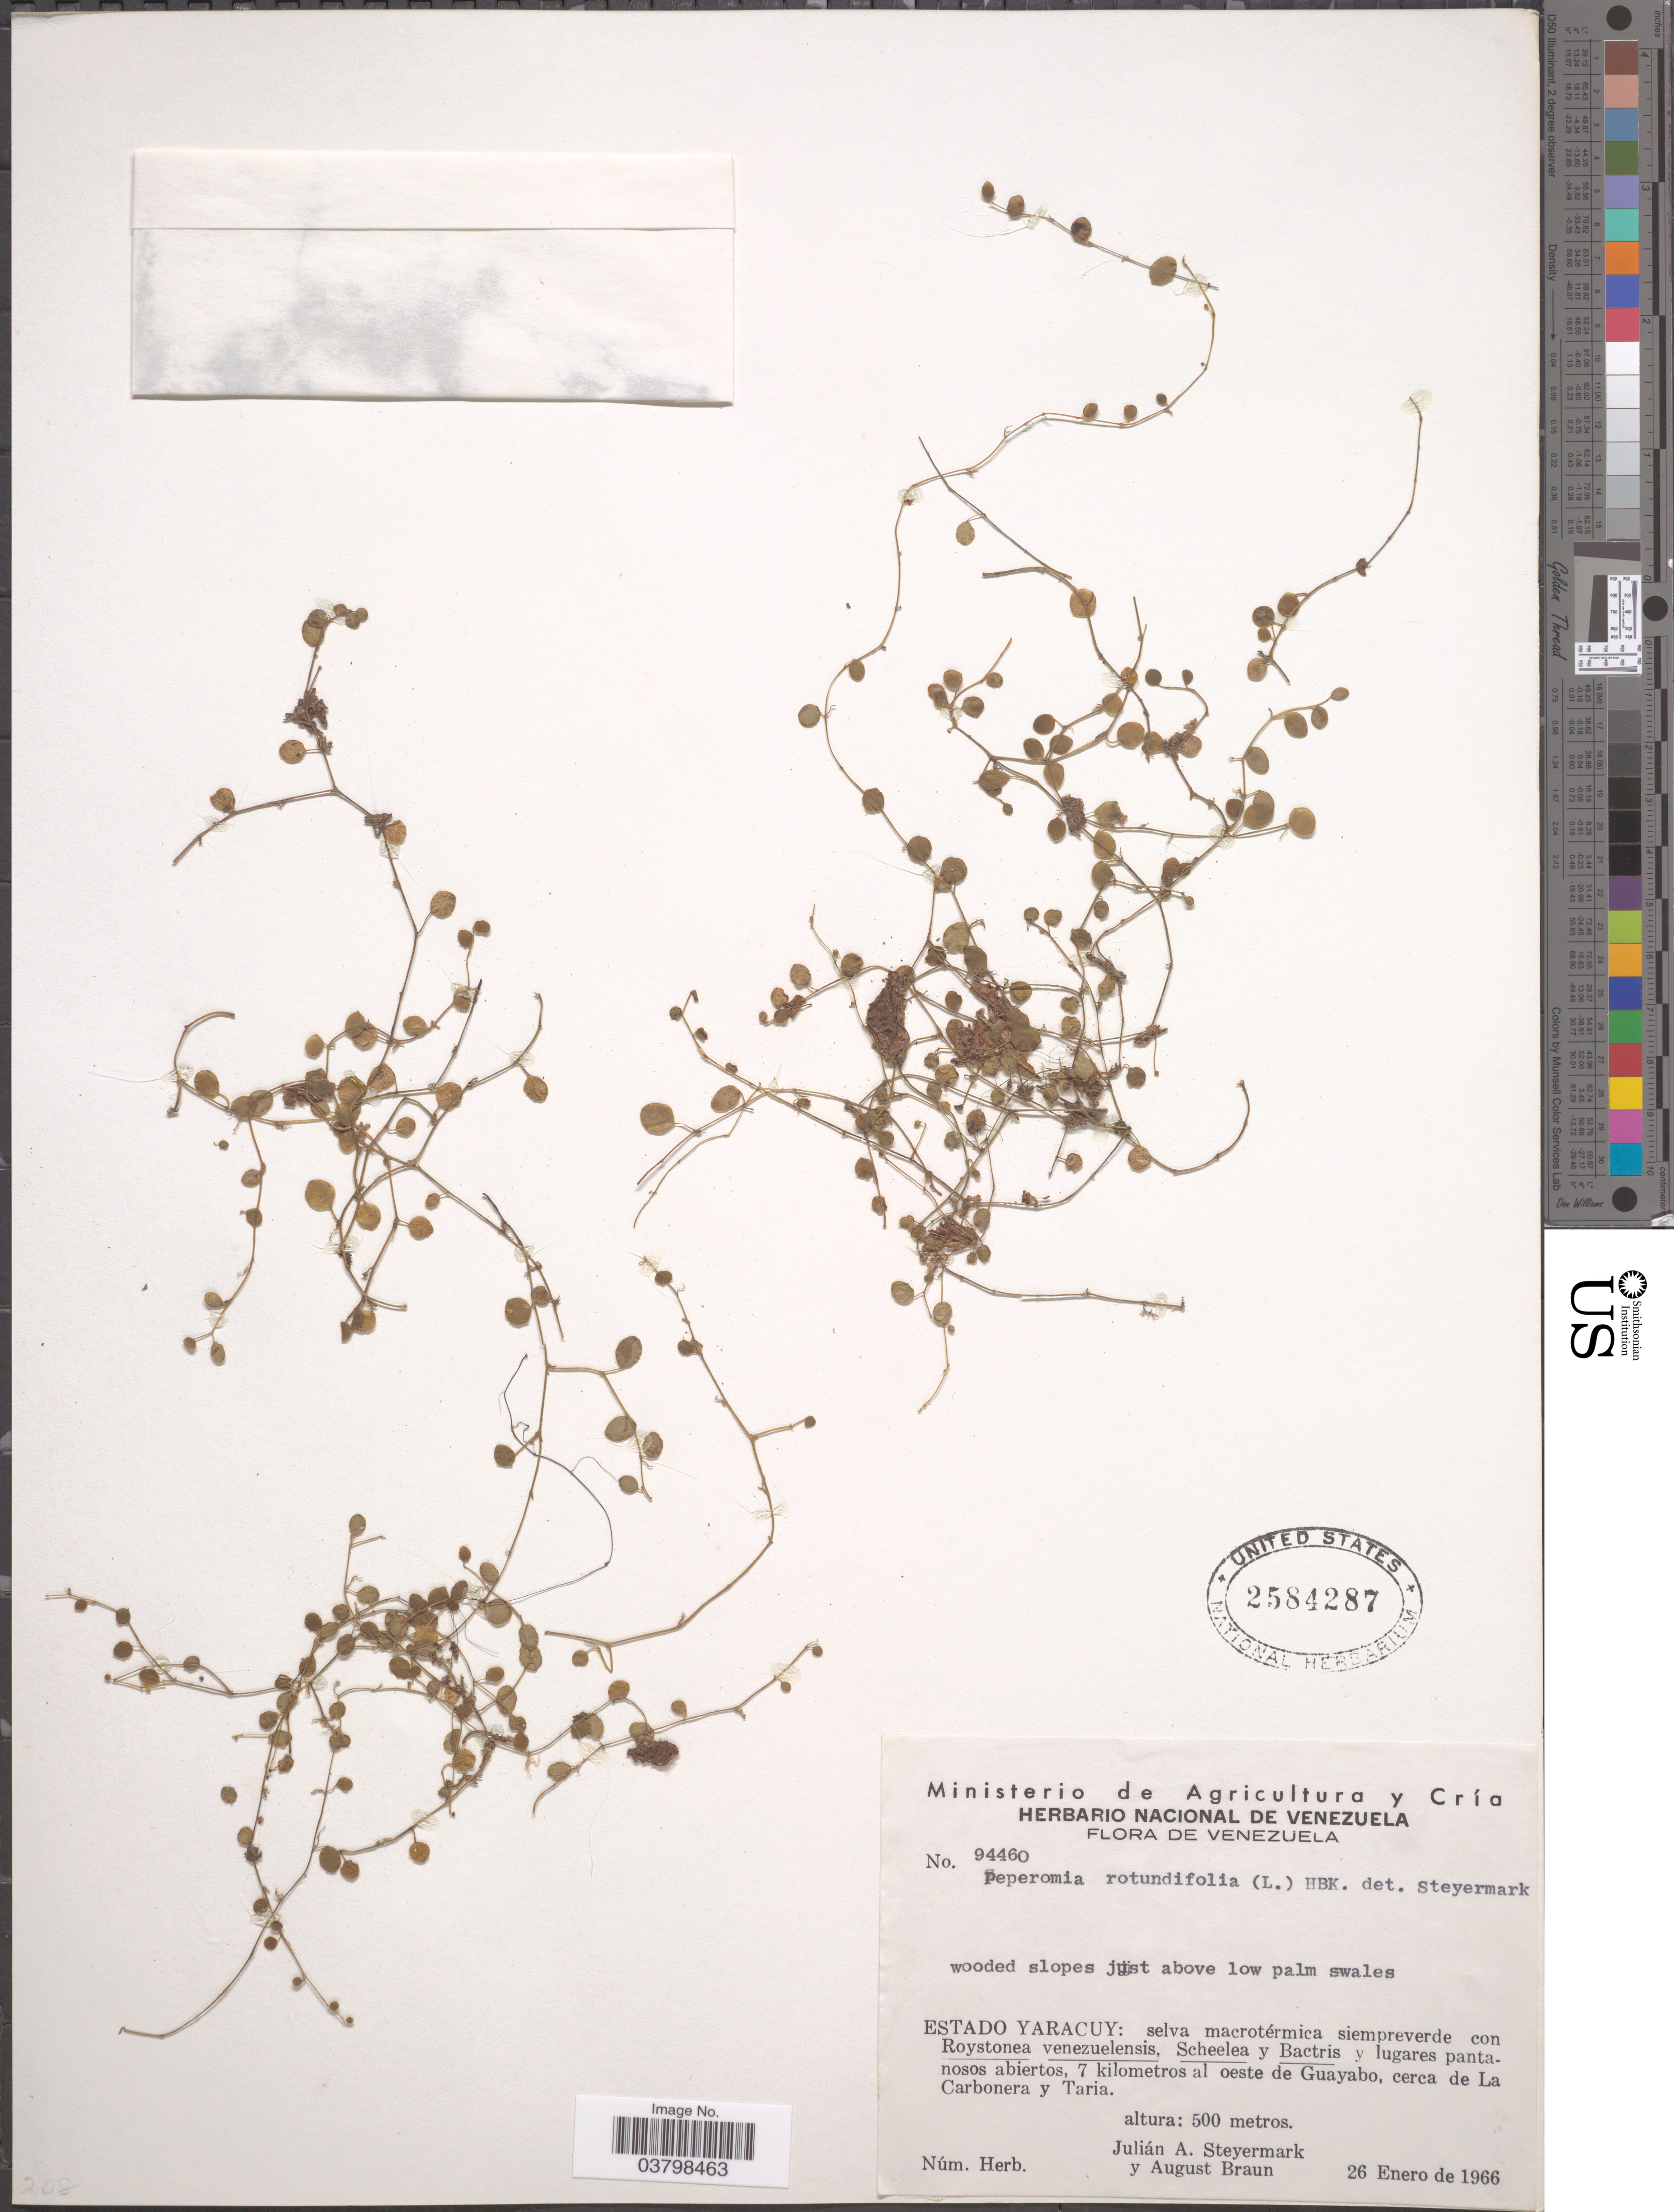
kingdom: Plantae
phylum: Tracheophyta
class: Magnoliopsida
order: Piperales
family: Piperaceae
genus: Peperomia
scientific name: Peperomia rotundifolia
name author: (L.) Kunth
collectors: J. Steyermark & A. Braun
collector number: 94460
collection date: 1966-01-26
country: Venezuela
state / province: Yaracuy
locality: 7 kilometros al oeste de Guayabo, cerca de La Carbonera y Taria.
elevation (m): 500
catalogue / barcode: US 2584287